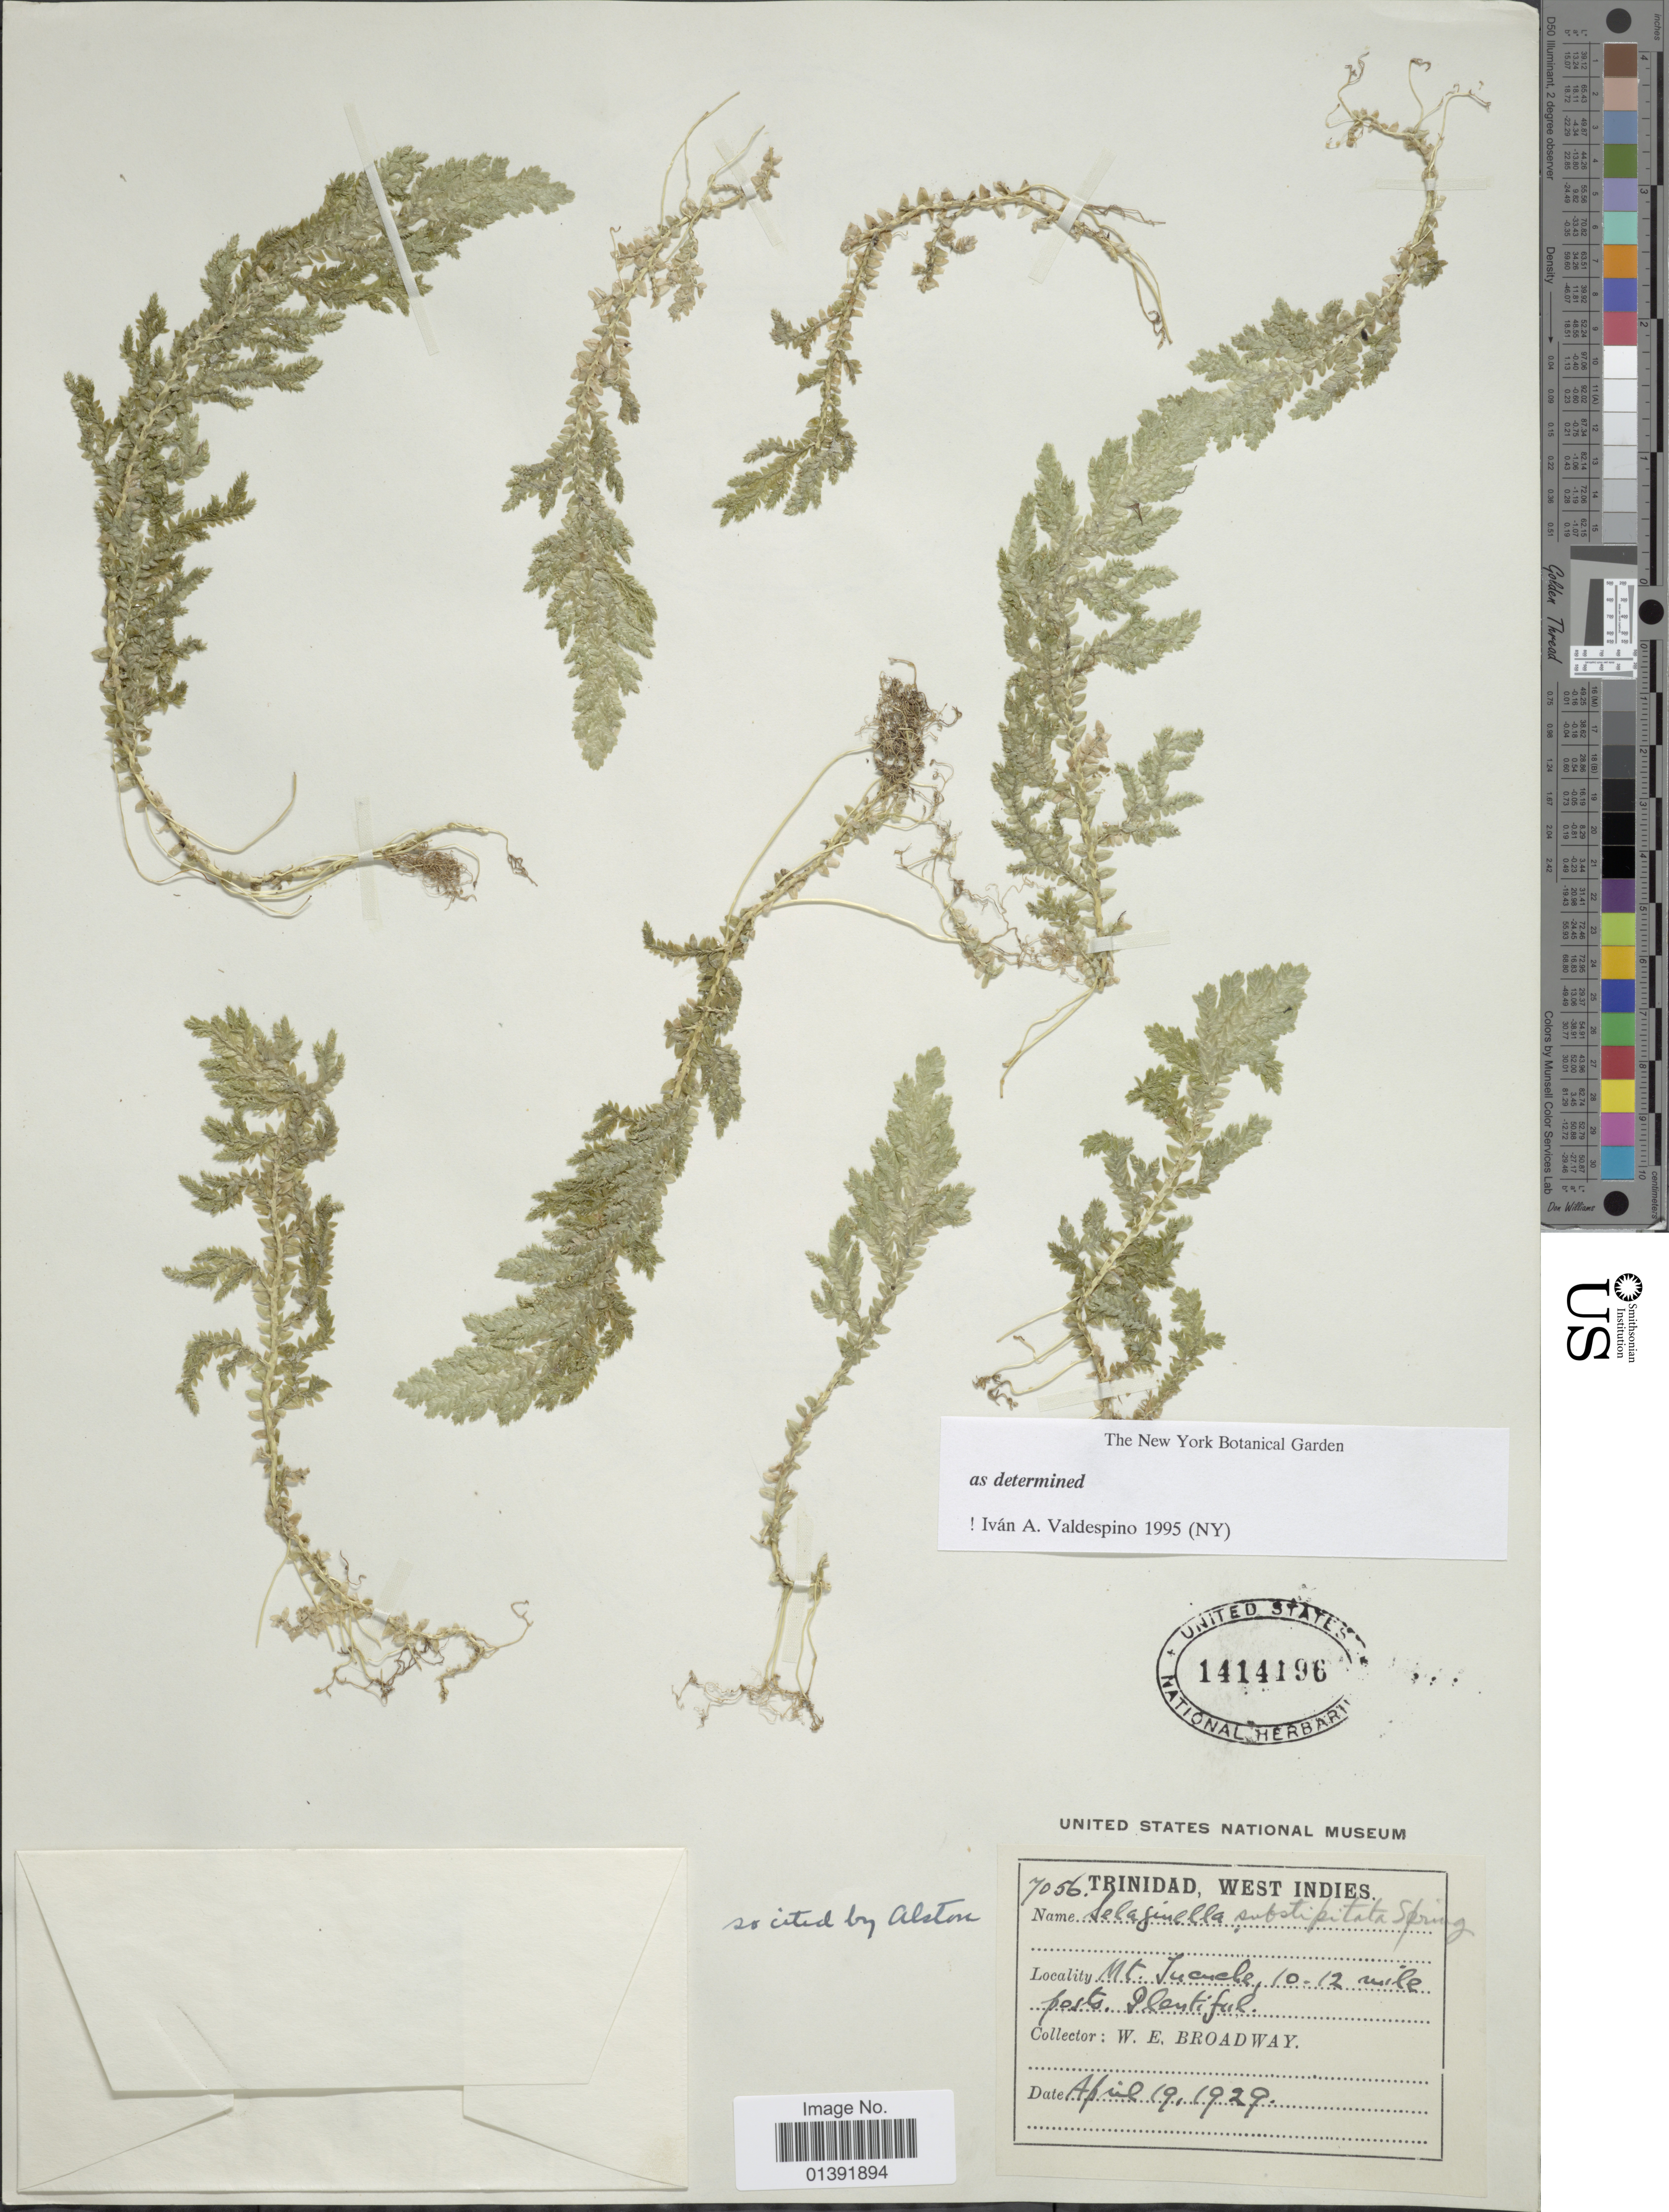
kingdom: Plantae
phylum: Tracheophyta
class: Lycopodiopsida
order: Selaginellales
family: Selaginellaceae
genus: Selaginella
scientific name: Selaginella substipitata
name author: Spring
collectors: W. E. Broadway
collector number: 7056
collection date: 1929-04-19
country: Trinidad and Tobago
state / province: Trinidad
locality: West Indies, Mt. Tucuche, 10-12 miles posts.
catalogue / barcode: US 1414196